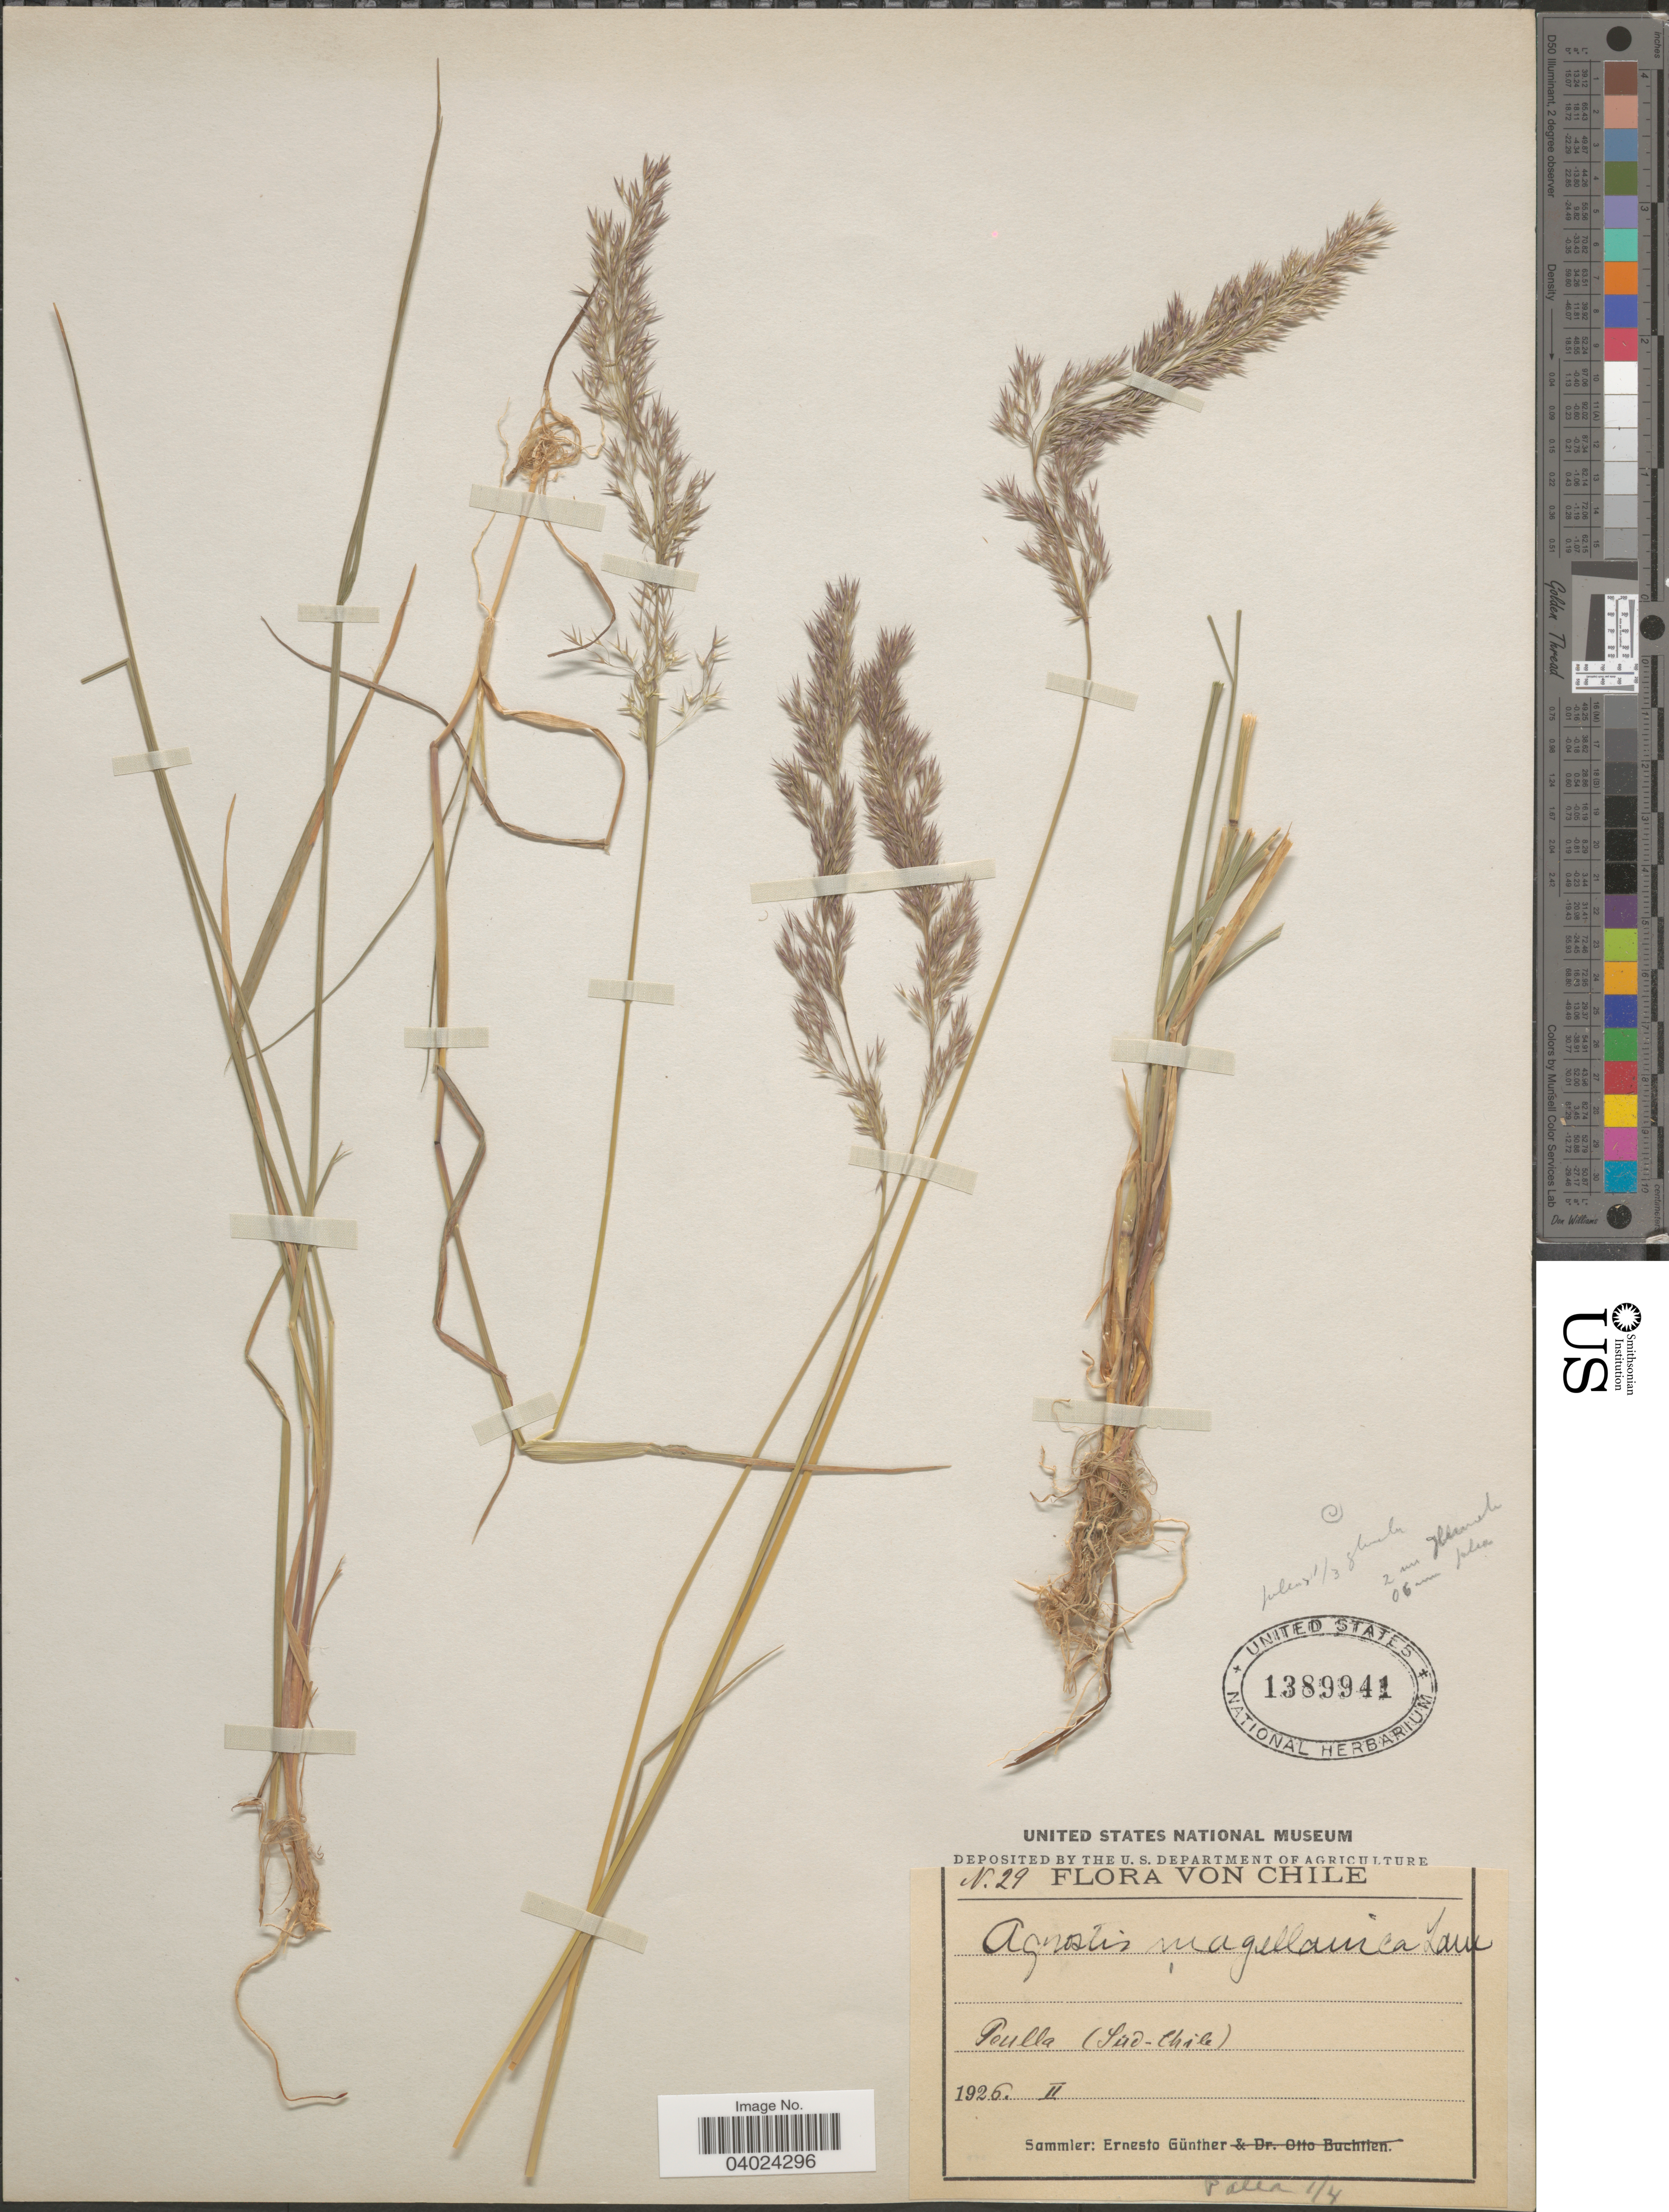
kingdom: Plantae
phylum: Tracheophyta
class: Liliopsida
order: Poales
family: Poaceae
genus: Agrostis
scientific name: Agrostis magellanica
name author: Lam.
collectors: E. Gunther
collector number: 29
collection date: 1926-02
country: Chile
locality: Peulla (Sud-Chile).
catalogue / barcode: US 1389941